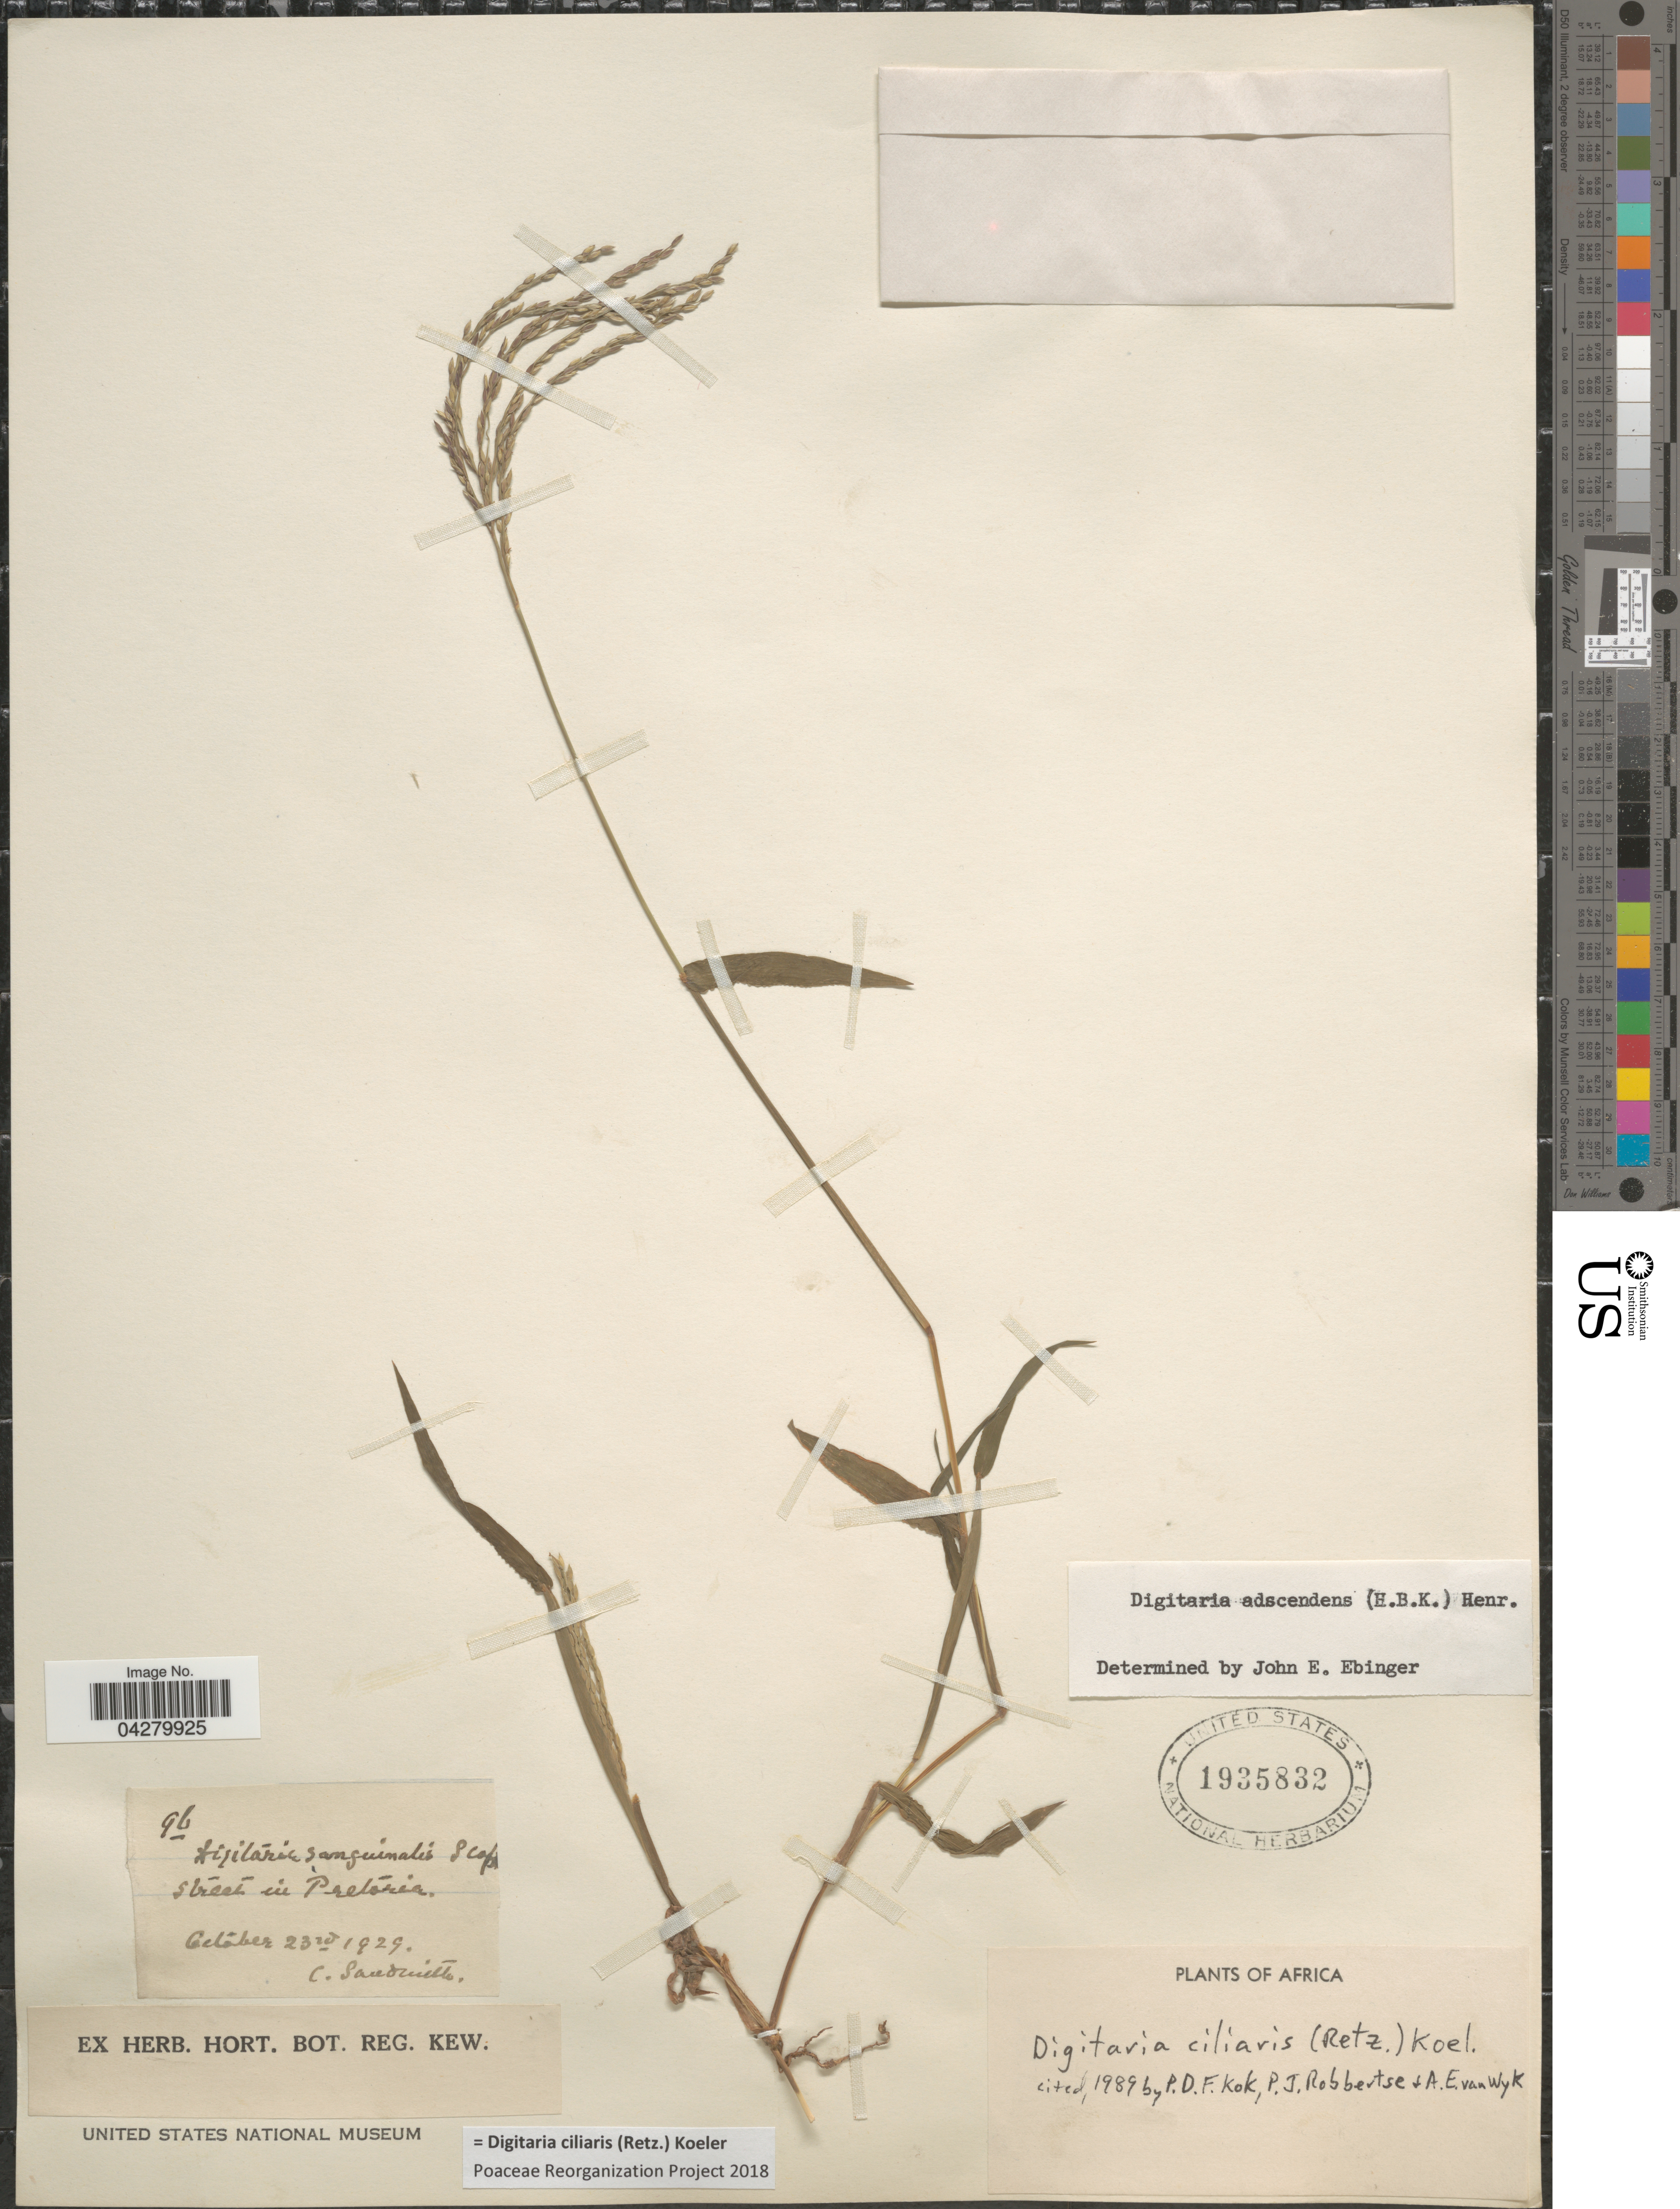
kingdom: Plantae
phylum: Tracheophyta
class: Liliopsida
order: Poales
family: Poaceae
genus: Digitaria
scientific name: Digitaria ciliaris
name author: (Retz.) Koeler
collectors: C. I. Sandwith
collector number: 96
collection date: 1929-10-23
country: South Africa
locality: Street in Pretoria.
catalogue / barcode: US 1935832